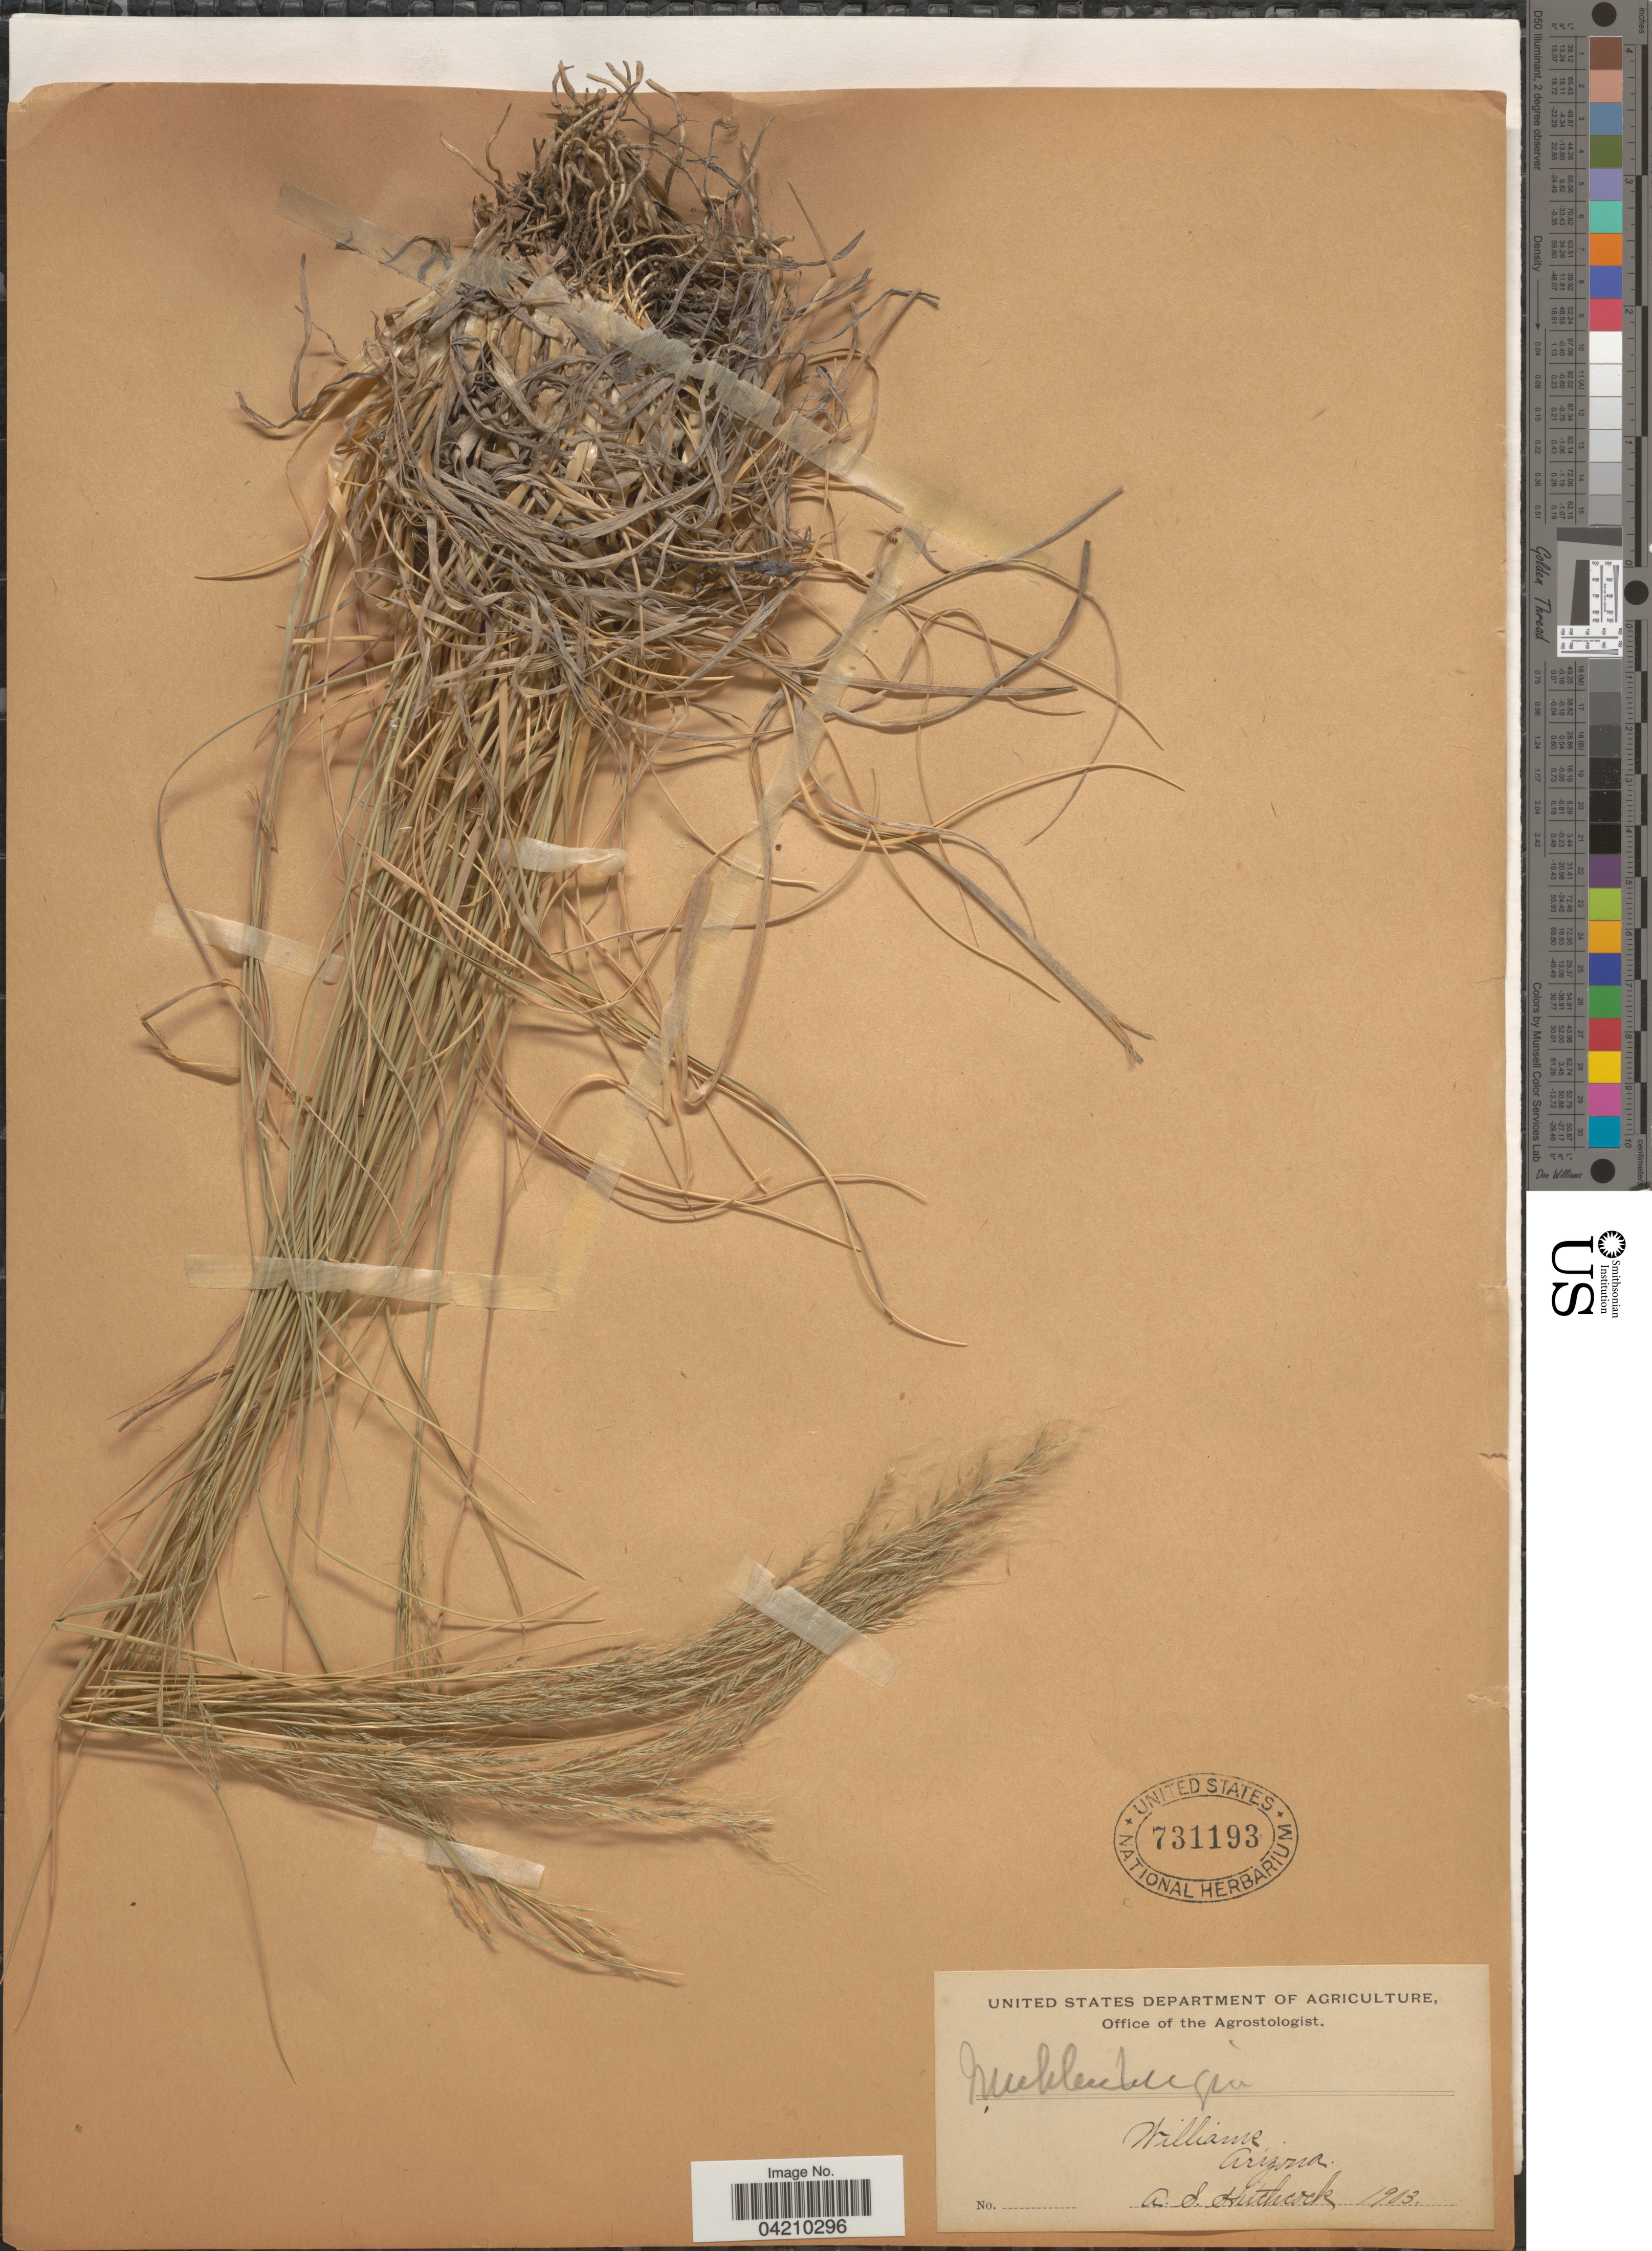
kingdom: Plantae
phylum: Tracheophyta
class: Liliopsida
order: Poales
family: Poaceae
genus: Muhlenbergia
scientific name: Muhlenbergia montana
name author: (Nutt.) Hitchc.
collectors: A. S. Hitchcock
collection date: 1903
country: United States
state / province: Arizona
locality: Williams.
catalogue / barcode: US 731193